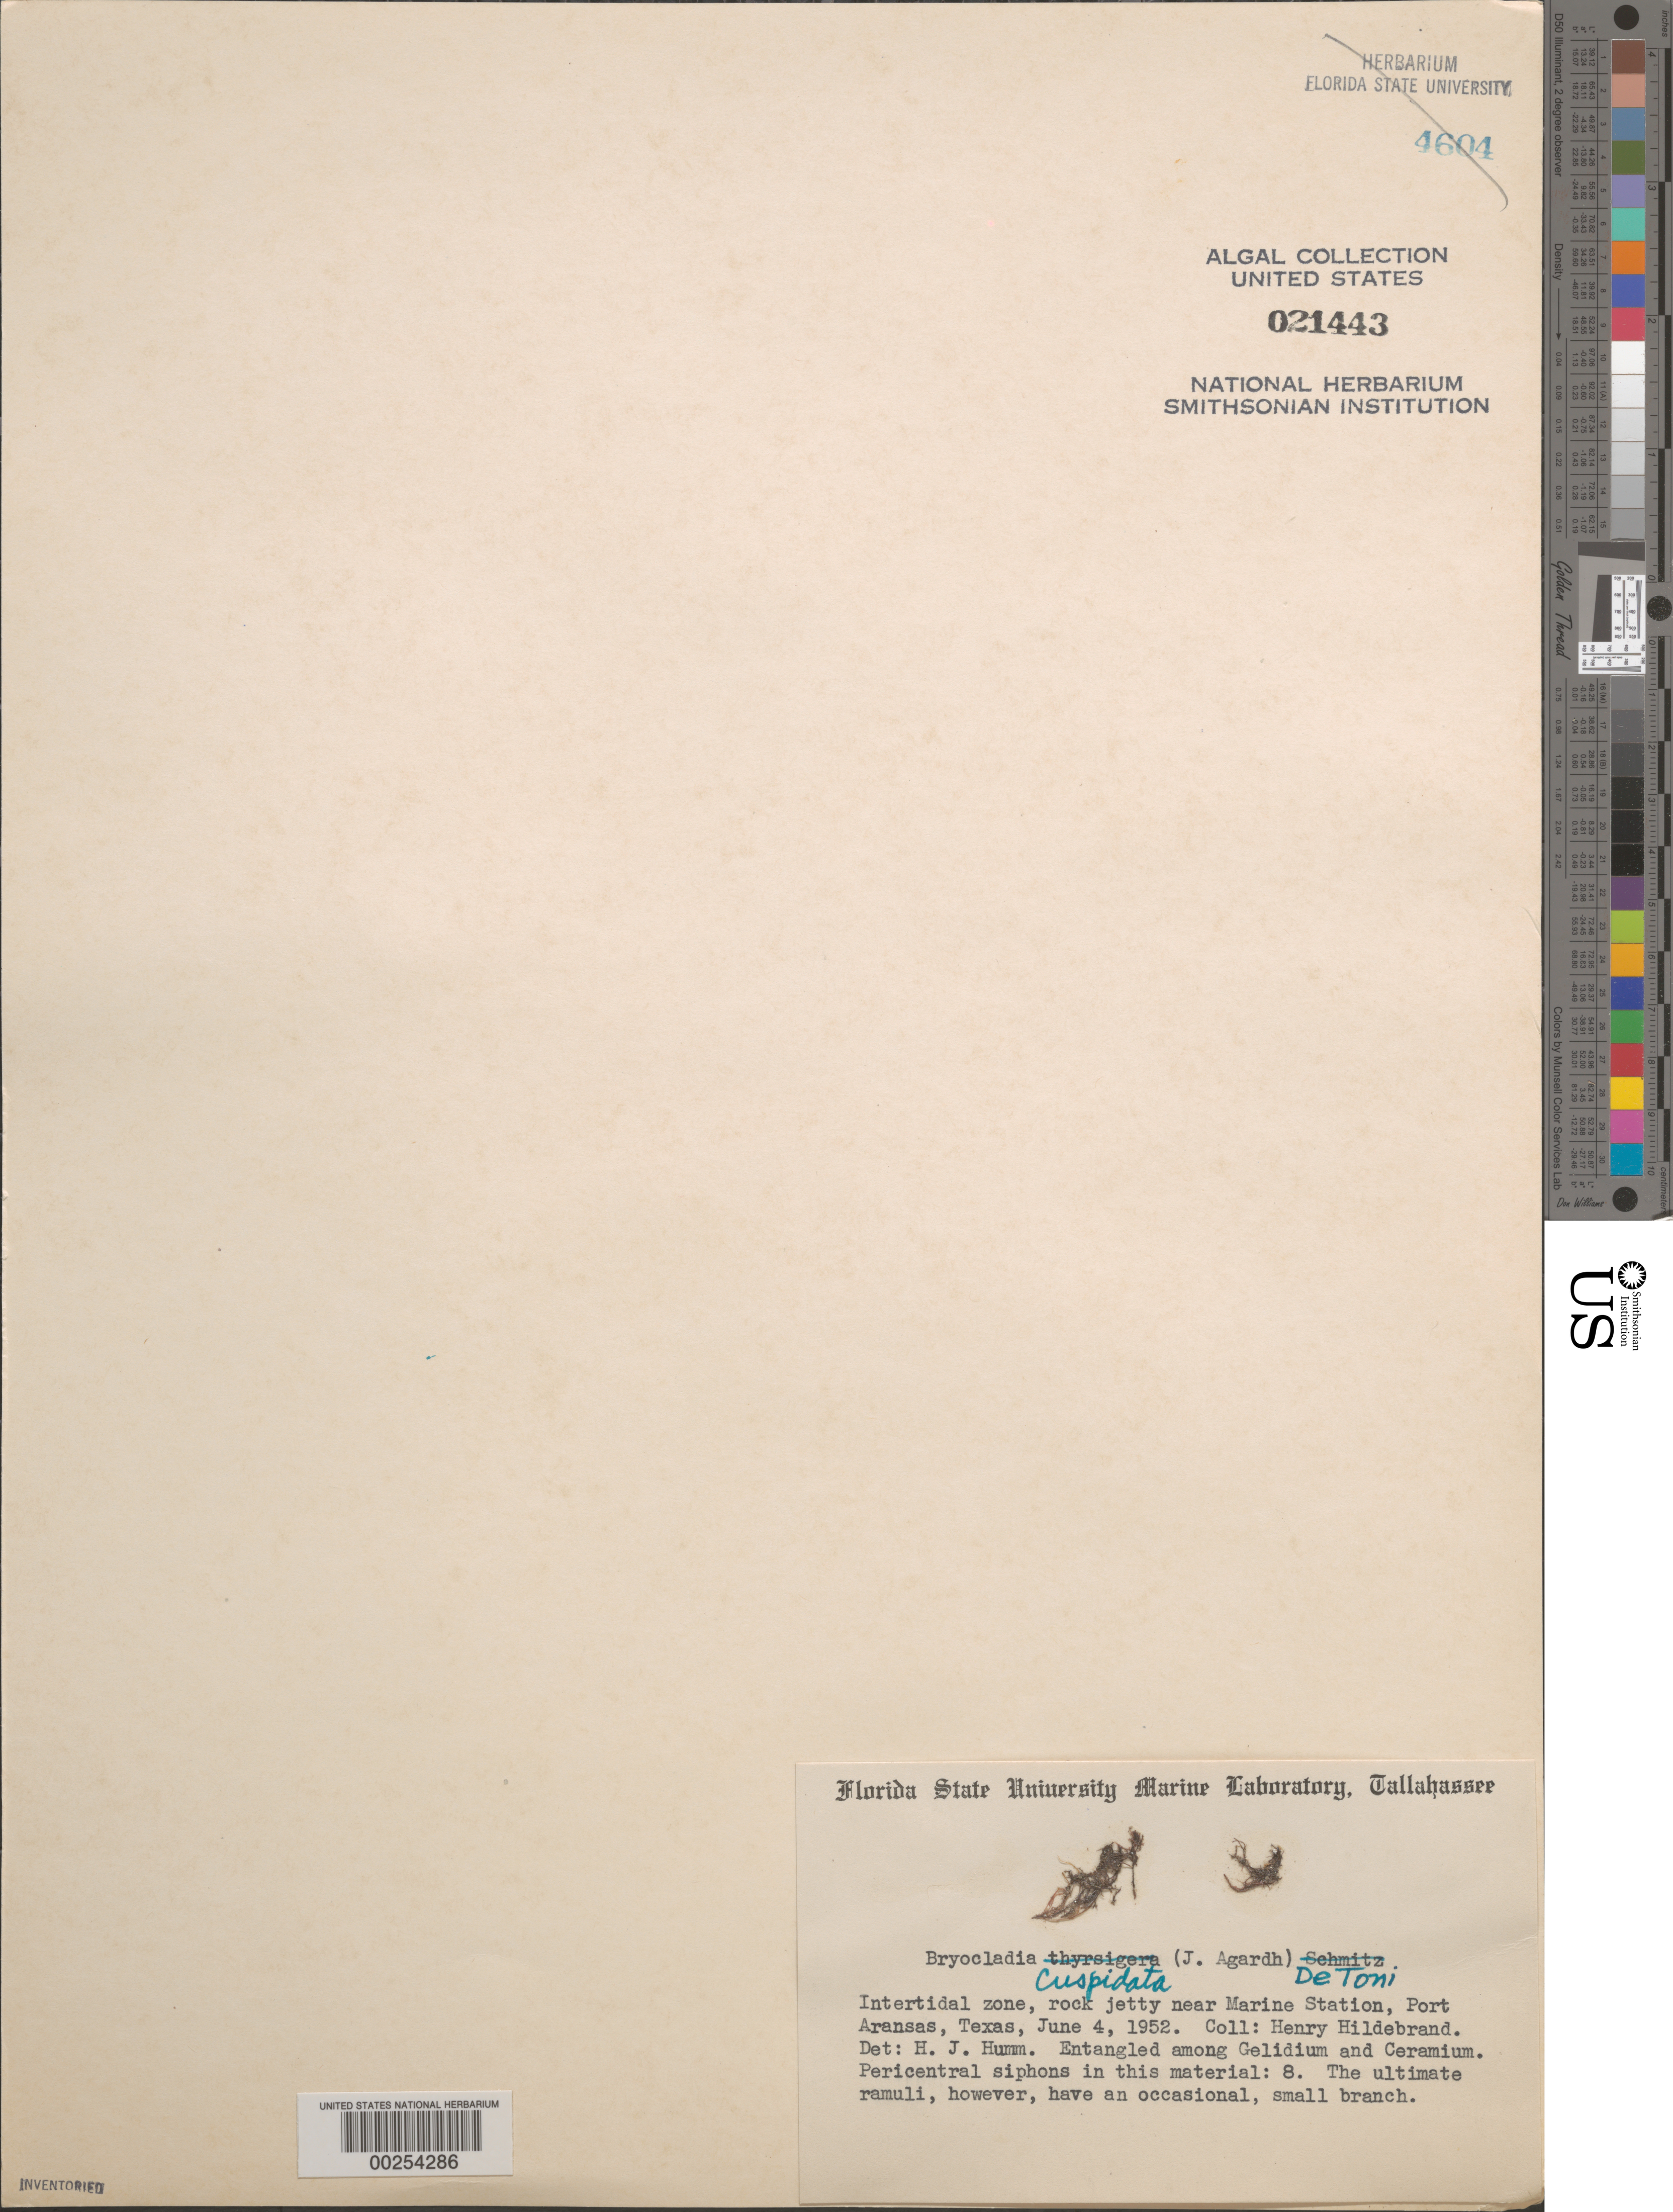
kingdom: Plantae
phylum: Rhodophyta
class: Florideophyceae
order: Ceramiales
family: Rhodomelaceae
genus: Bryocladia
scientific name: Bryocladia cuspidata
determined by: Humm, Harold J.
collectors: H. Hildebrand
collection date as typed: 04 Jun 1952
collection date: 1952-06-04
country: United States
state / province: Texas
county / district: Nueces County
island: Mustang Island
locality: Port Aransas, near Texas Institute of Marine Science Laboratory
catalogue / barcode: US 21443